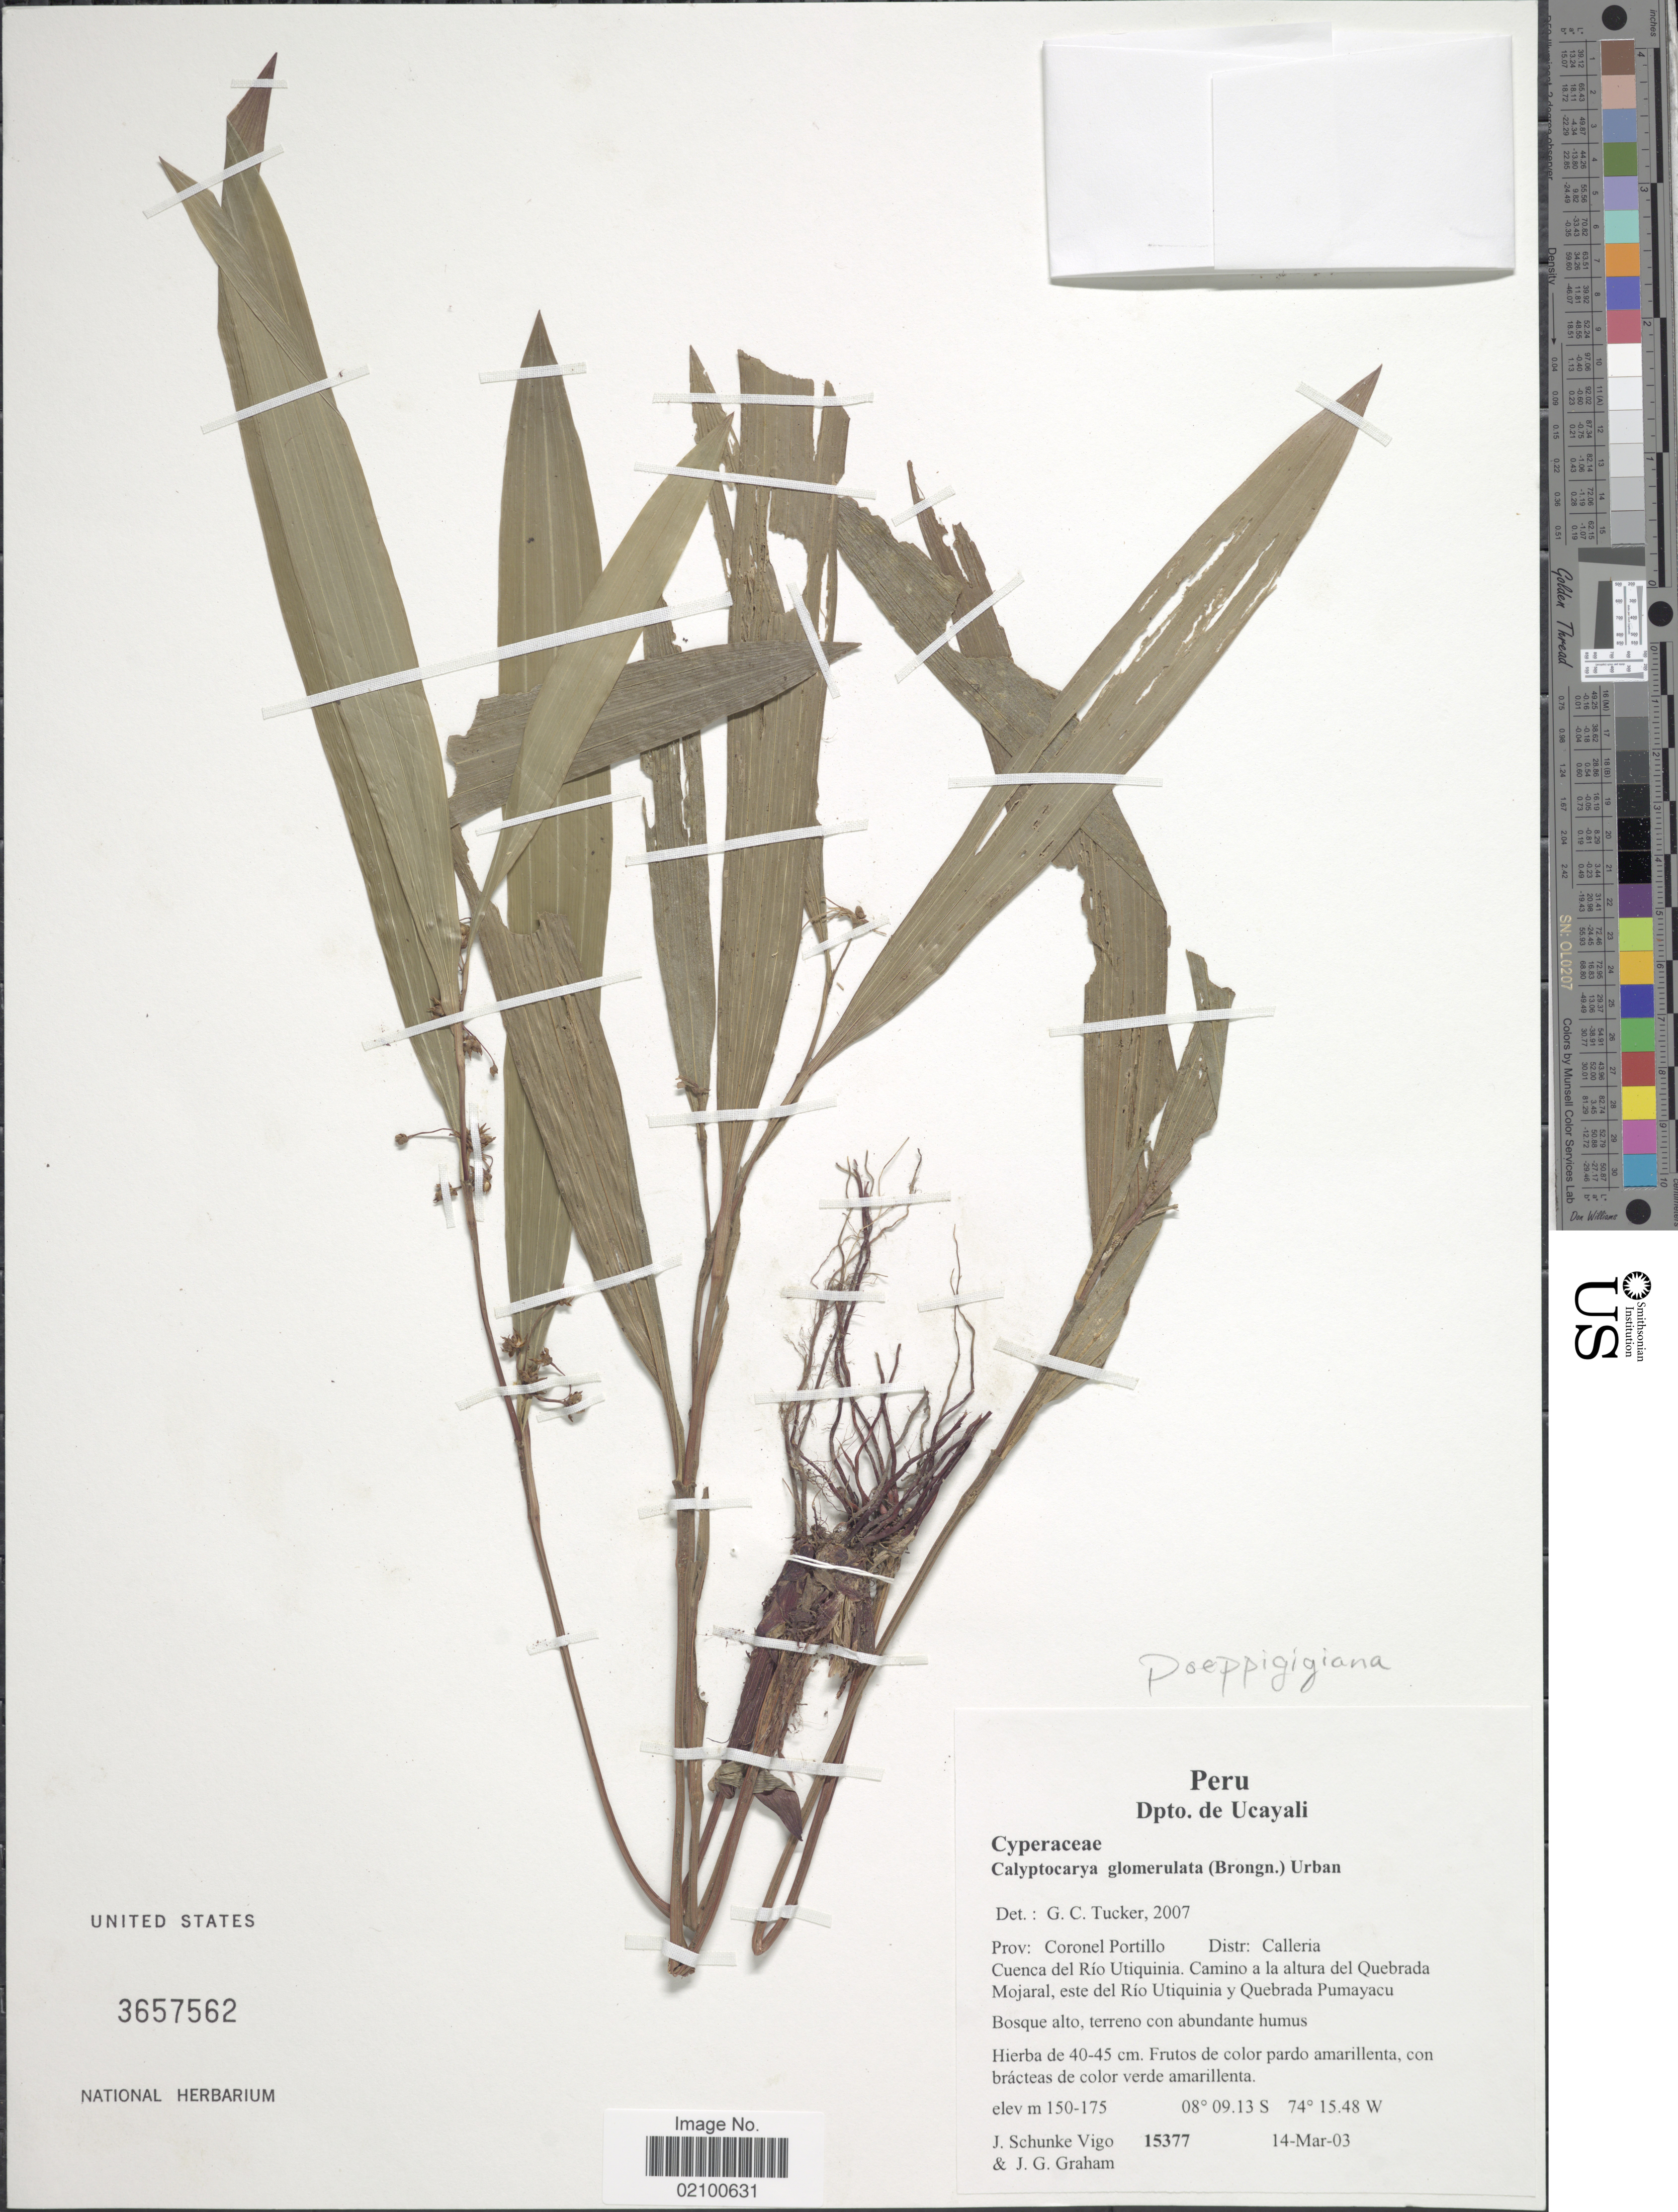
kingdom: Plantae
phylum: Tracheophyta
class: Liliopsida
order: Poales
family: Cyperaceae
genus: Calyptrocarya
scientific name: Calyptrocarya poeppigiana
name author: Kunth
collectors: J. Schunke Vigo & J. Graham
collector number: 15377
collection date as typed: Transcribed d/m/y: 14/3/3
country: Peru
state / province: Ucayali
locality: Prov. Coronel Portillo, Distr. Calleria, Cuenca del Rio Utiquinia, Camino al al altura del Quebrada Mojaral, este del Rio Utiquinia y Quebrada Pumayacu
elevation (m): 150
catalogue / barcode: US 3657562